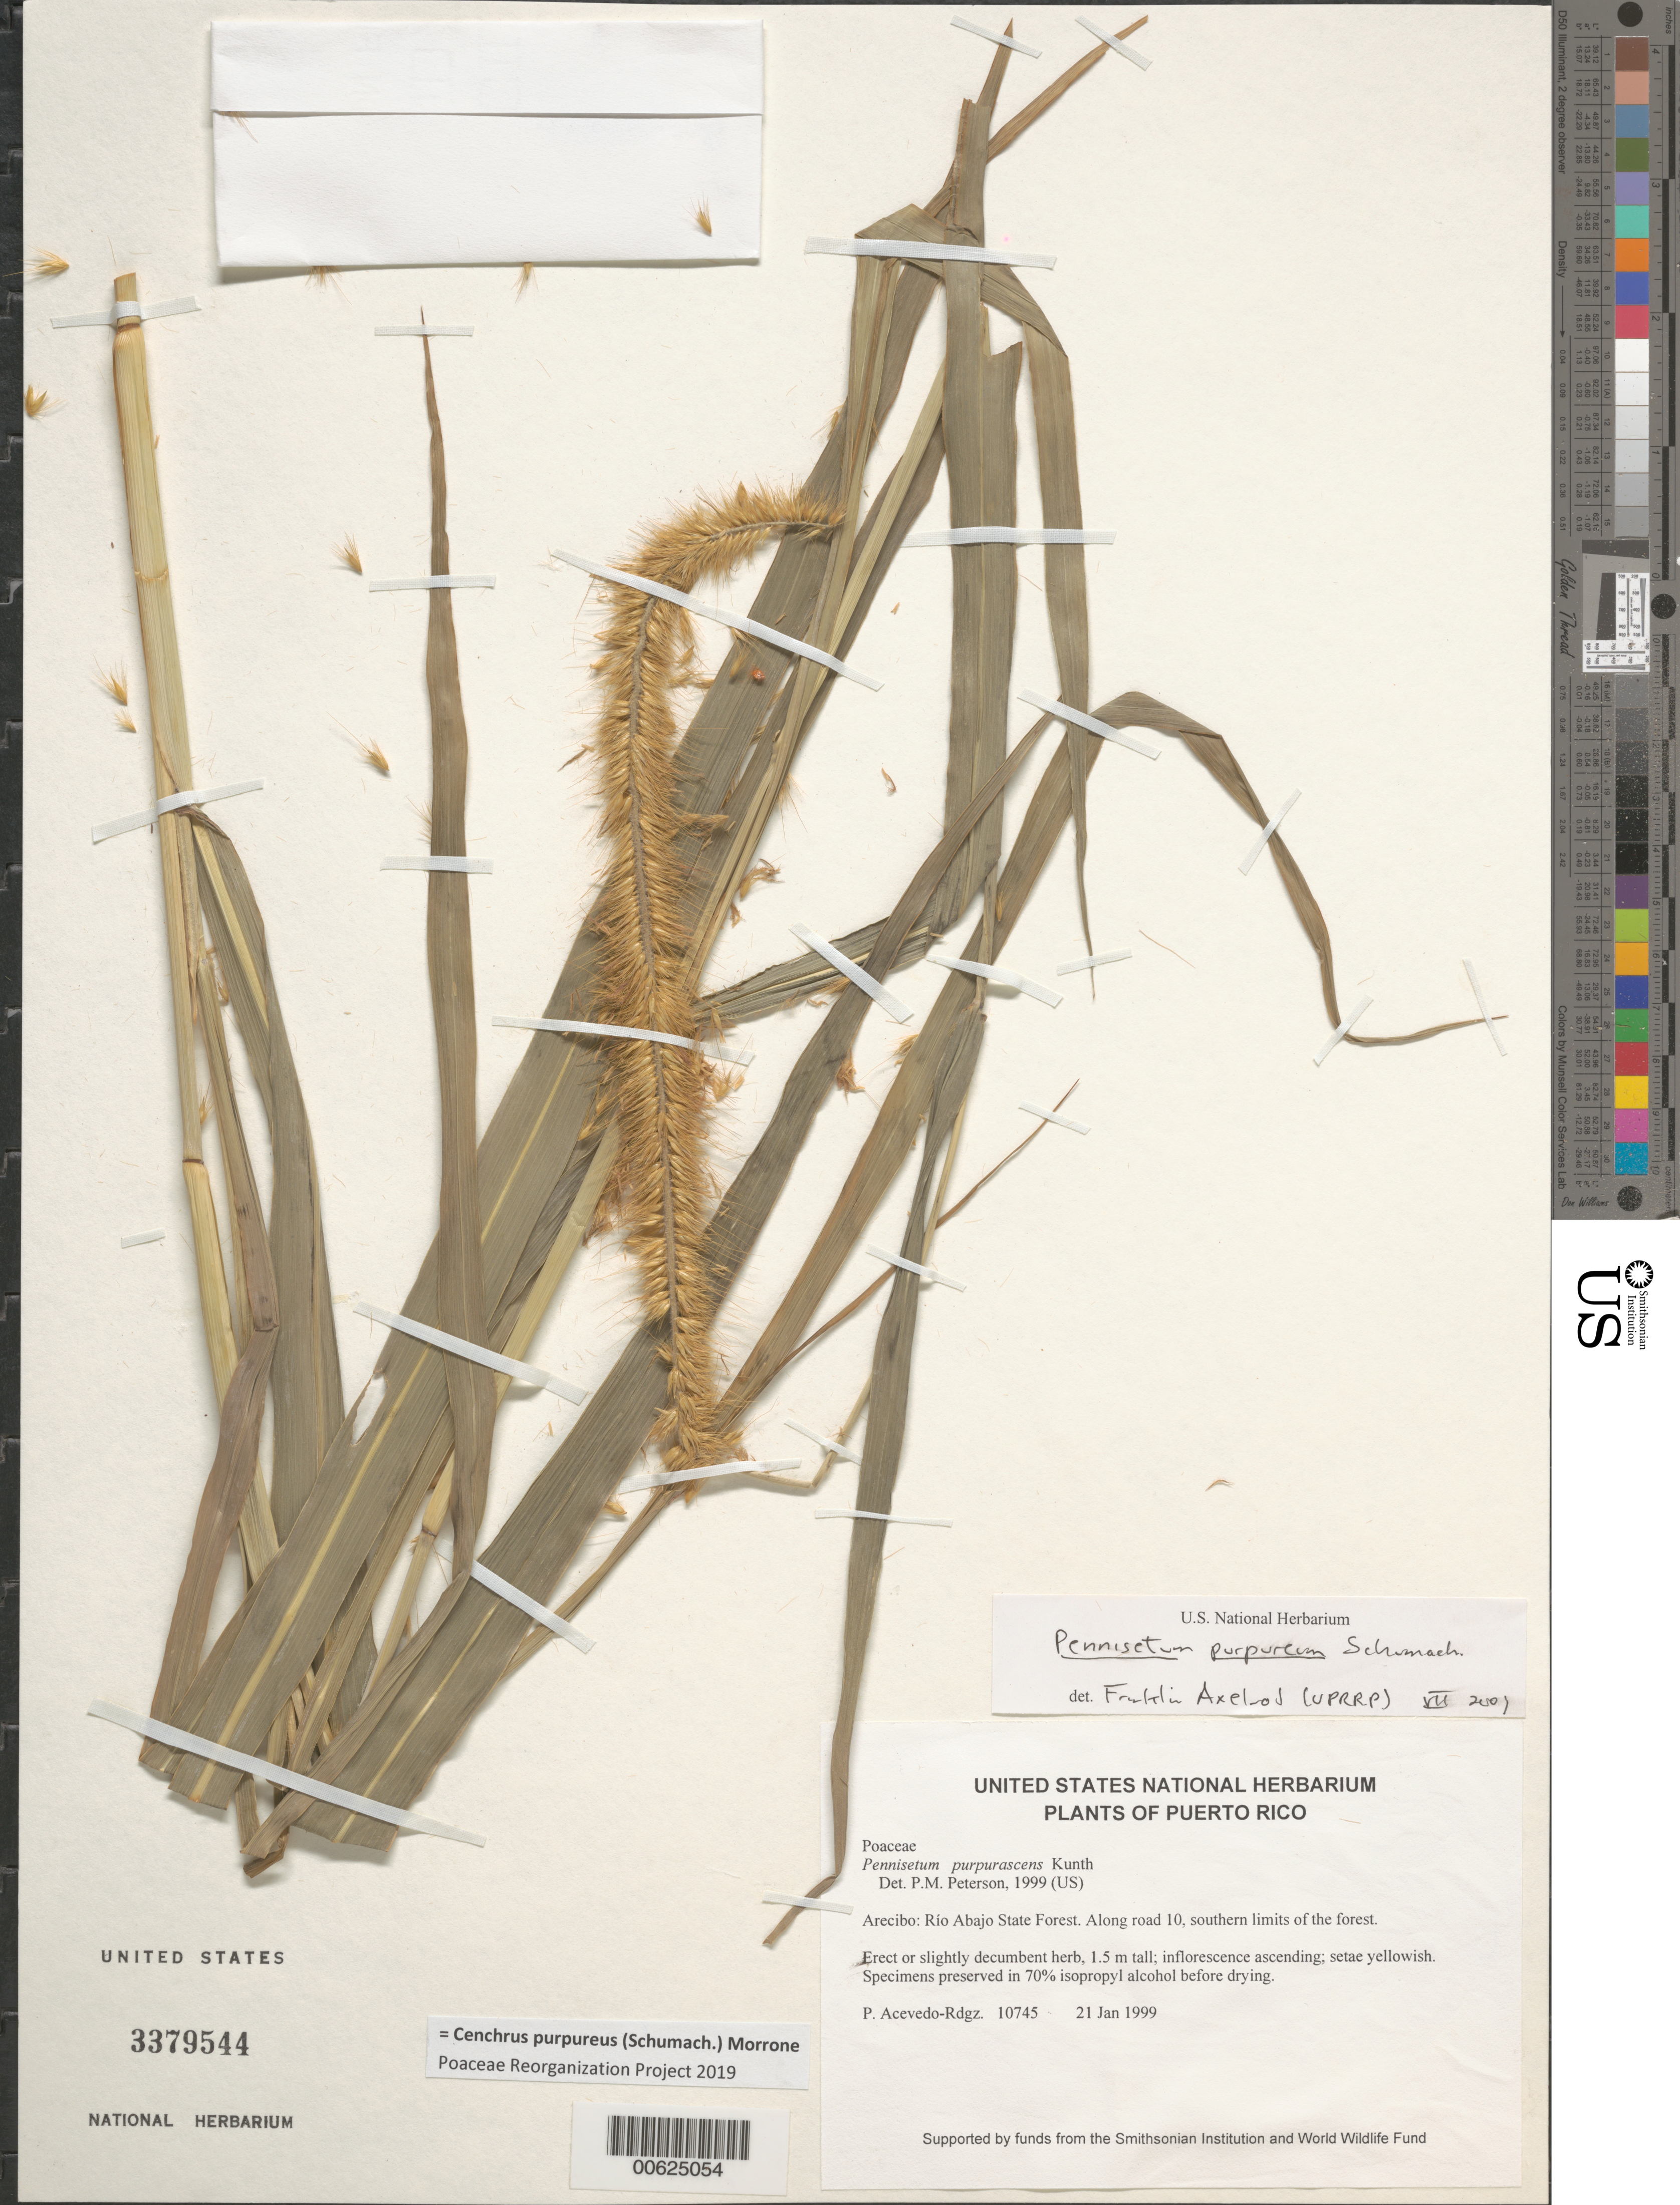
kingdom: Plantae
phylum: Tracheophyta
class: Liliopsida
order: Poales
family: Poaceae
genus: Cenchrus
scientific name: Cenchrus purpureus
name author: (Schumach.) Morrone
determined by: Poaceae Reorganization Project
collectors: P. Acevedo-Rodr.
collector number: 10745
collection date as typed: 21 Jan 1999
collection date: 1999-01-21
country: Puerto Rico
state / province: Arecibo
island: Puerto Rico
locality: Arecibo; Río Abajo State Forest. Along road 10, southern limits of the forest.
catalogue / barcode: US 3379544